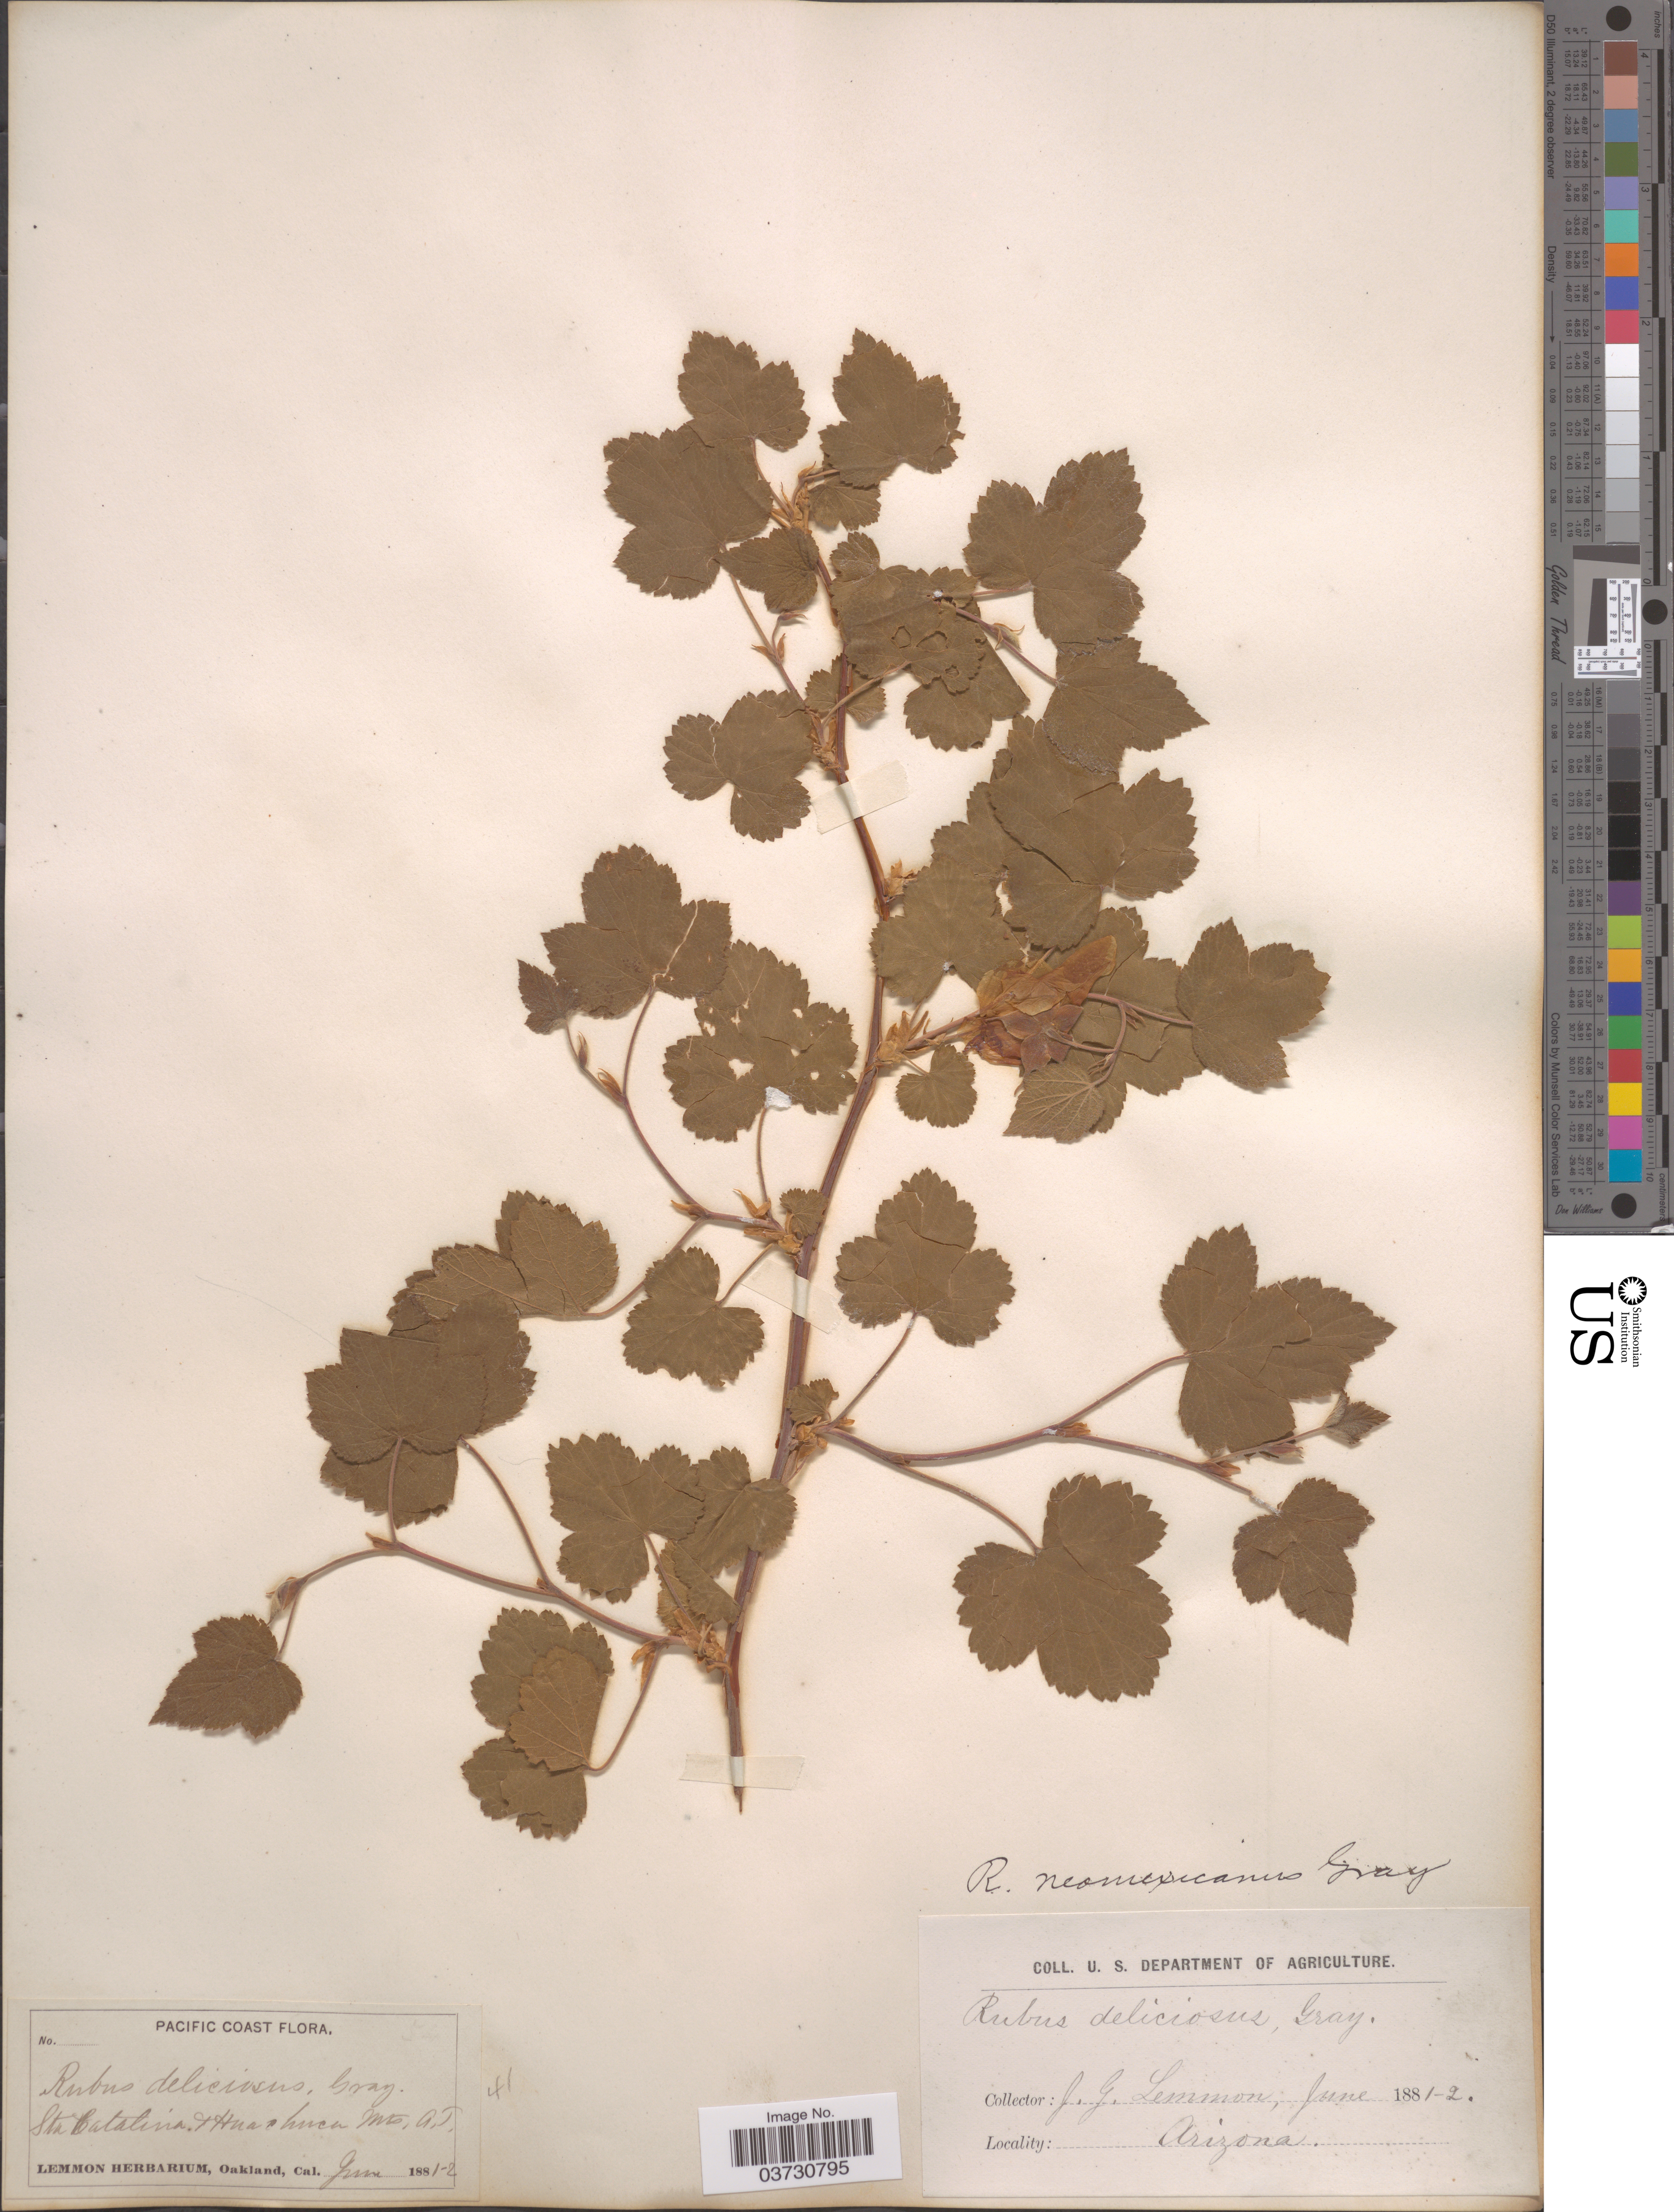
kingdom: Plantae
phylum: Tracheophyta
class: Magnoliopsida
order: Rosales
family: Rosaceae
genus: Rubus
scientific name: Rubus neomexicanus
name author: A. Gray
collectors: J. Lemmon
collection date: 1881-06/1882-06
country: United States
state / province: Arizona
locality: Pacific Coast. Sta Catalina + Huachuca Mts.